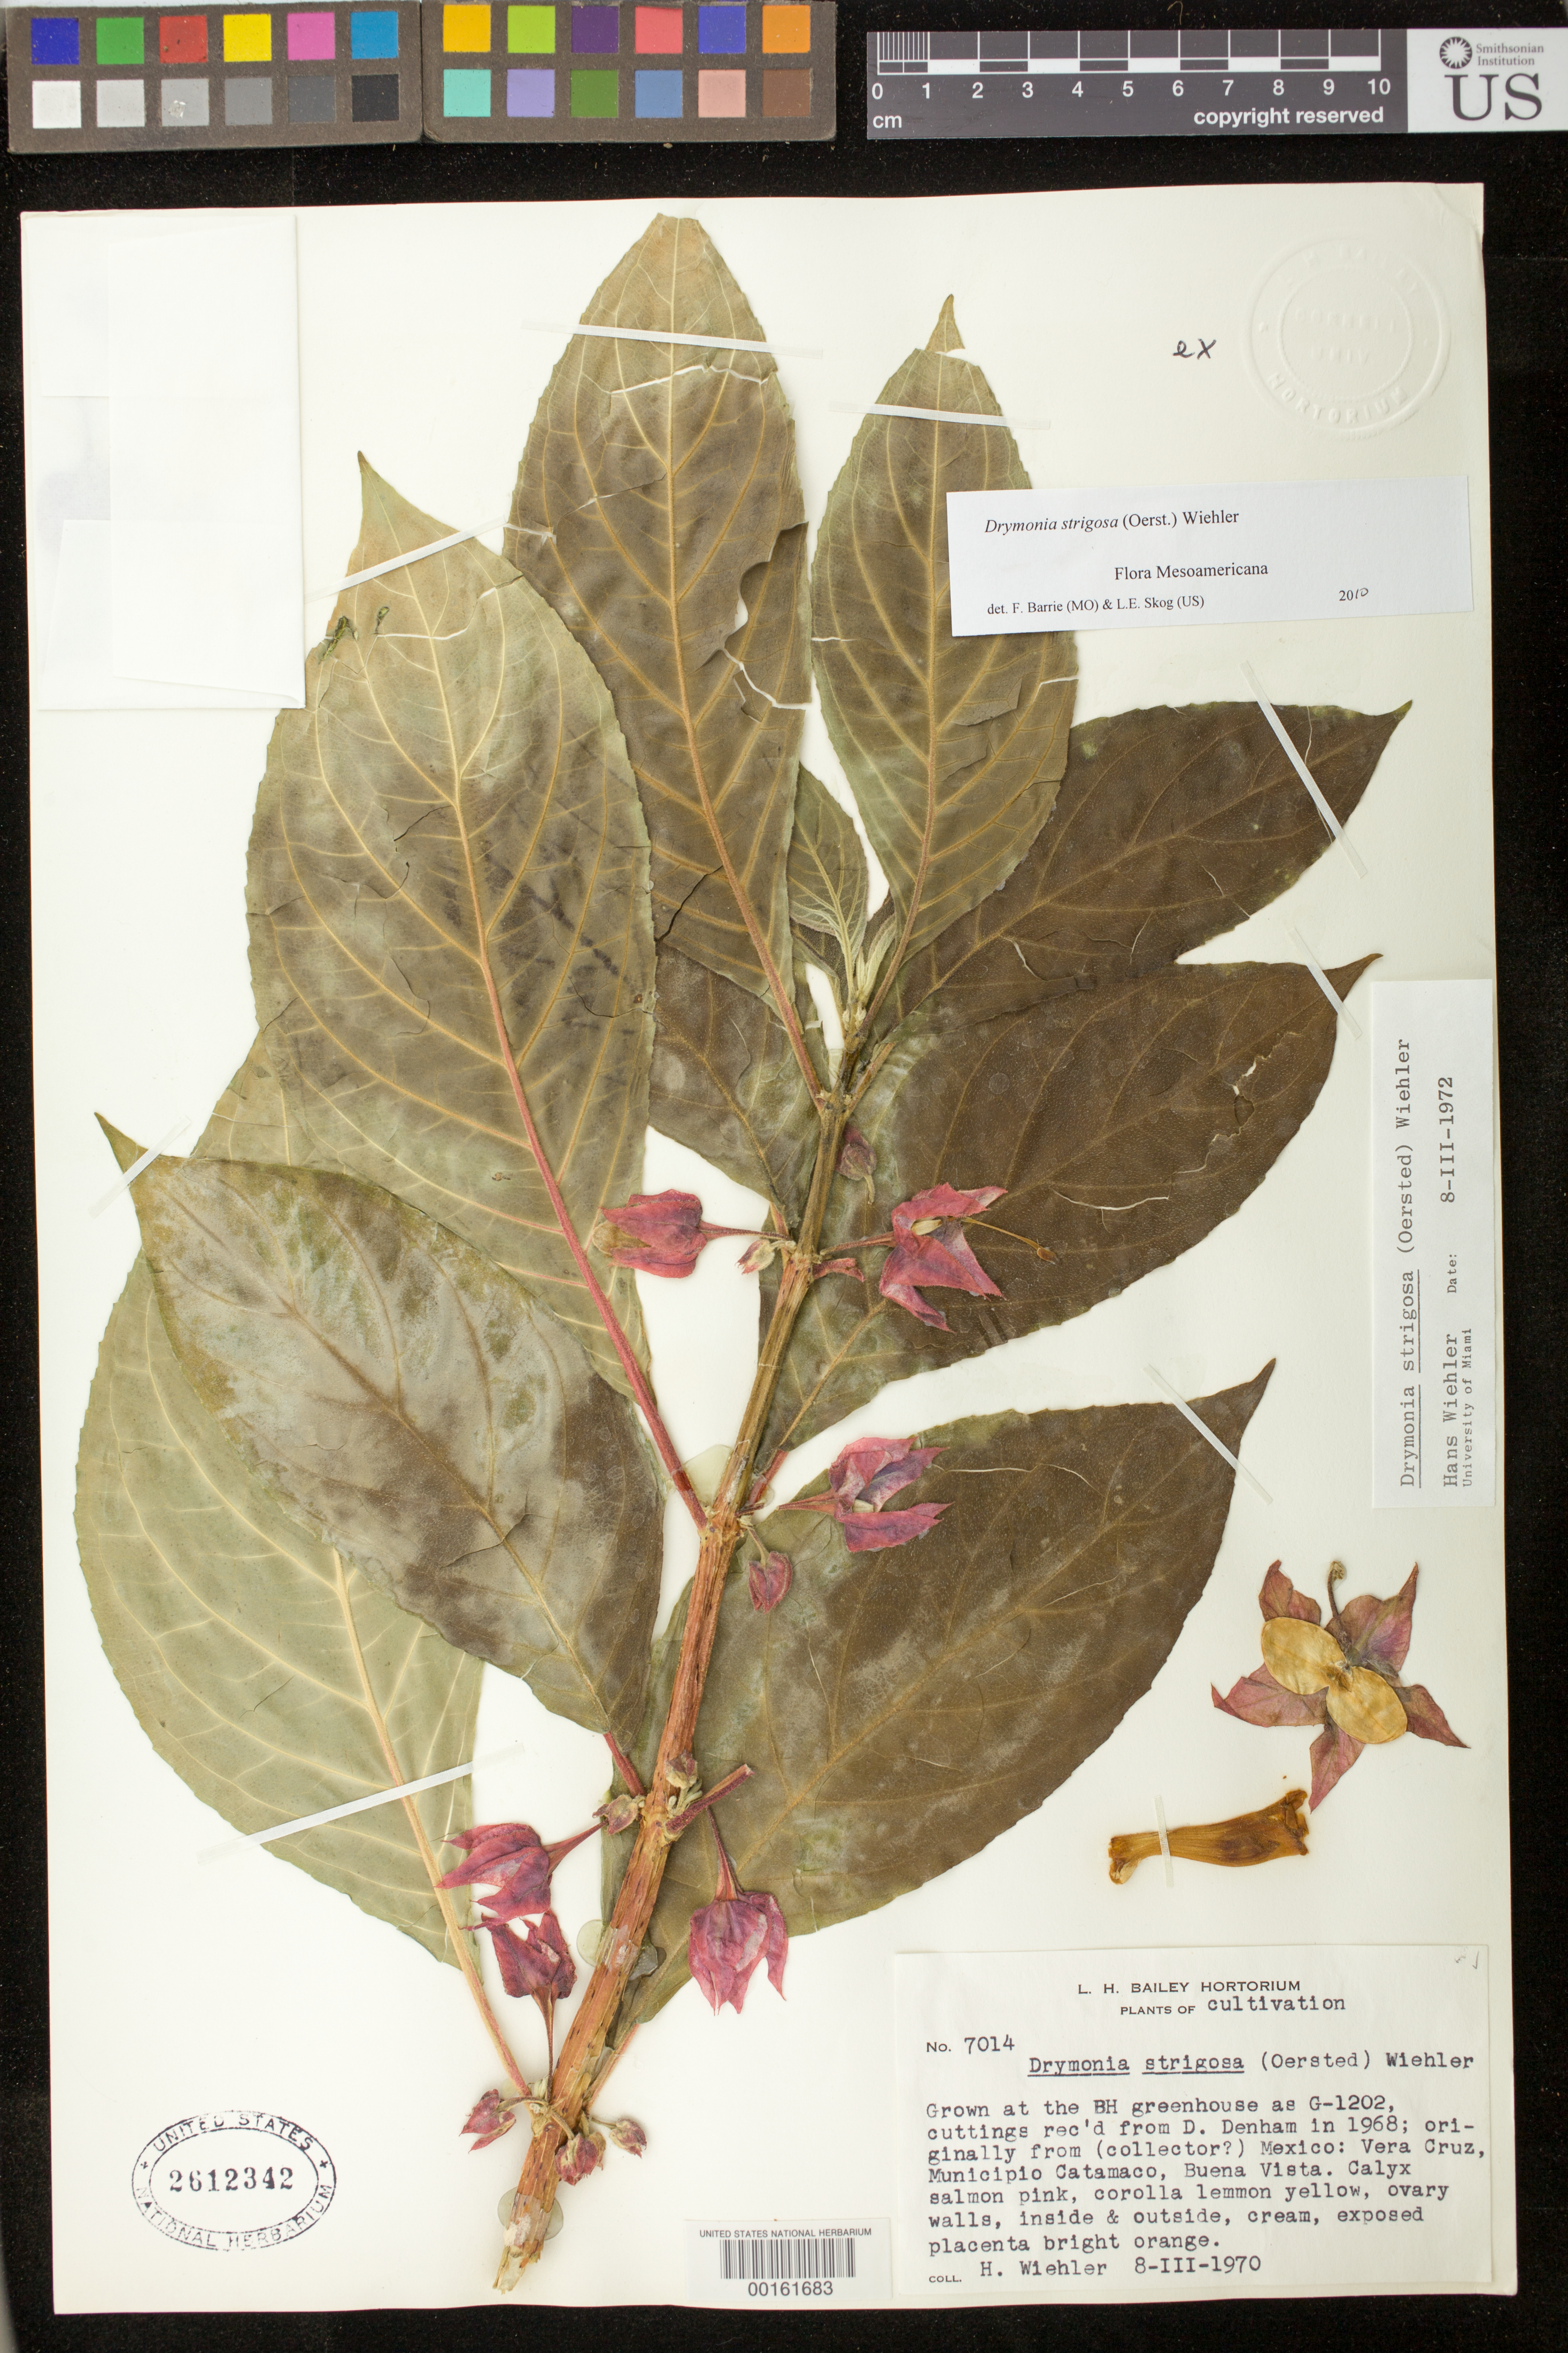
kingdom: Plantae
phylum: Tracheophyta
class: Magnoliopsida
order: Lamiales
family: Gesneriaceae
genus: Drymonia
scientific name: Drymonia strigosa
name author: (Oerst.) Wiehler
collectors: H. J. Wiehler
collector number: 7014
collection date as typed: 08 Mar 1970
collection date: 1970-03-08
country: Mexico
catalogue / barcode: US 2612342